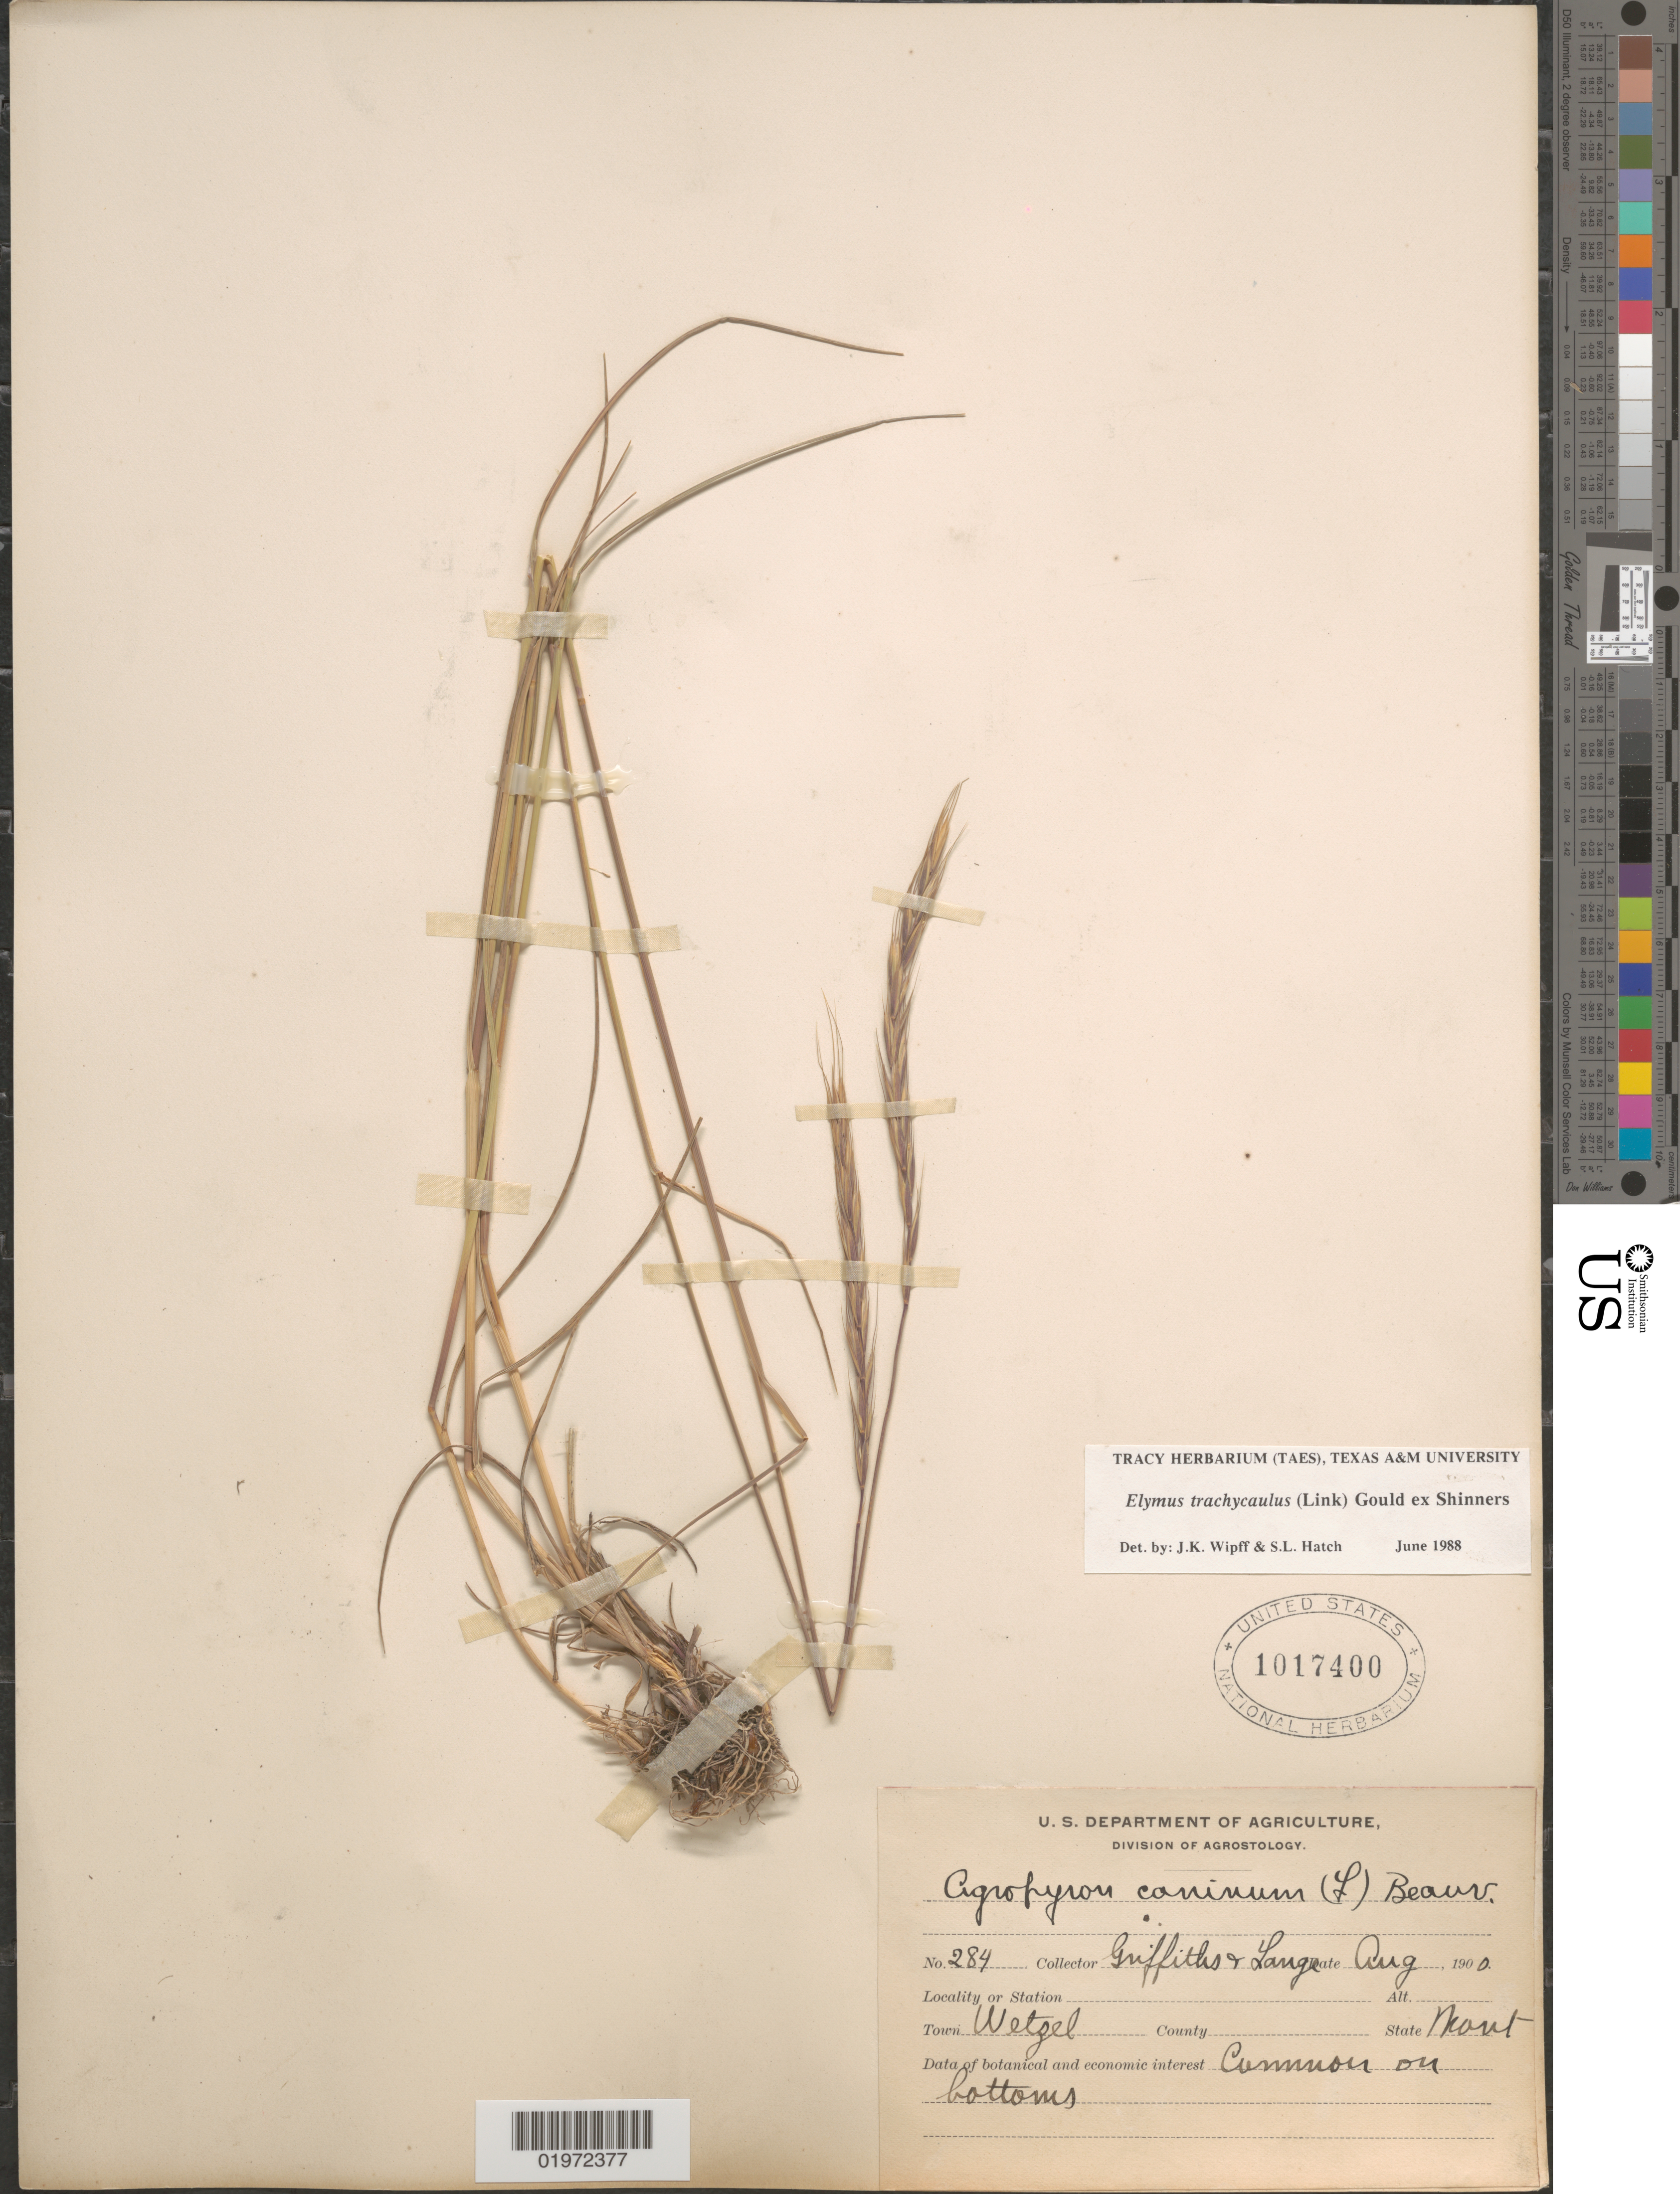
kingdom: Plantae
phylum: Tracheophyta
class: Liliopsida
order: Poales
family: Poaceae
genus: Elymus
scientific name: Elymus trachycaulus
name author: (Link) Gould ex Shinners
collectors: -- Griffiths & -- Lange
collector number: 284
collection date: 1900-08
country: United States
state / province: Montana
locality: Town Wetzel.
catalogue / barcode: US 1017400